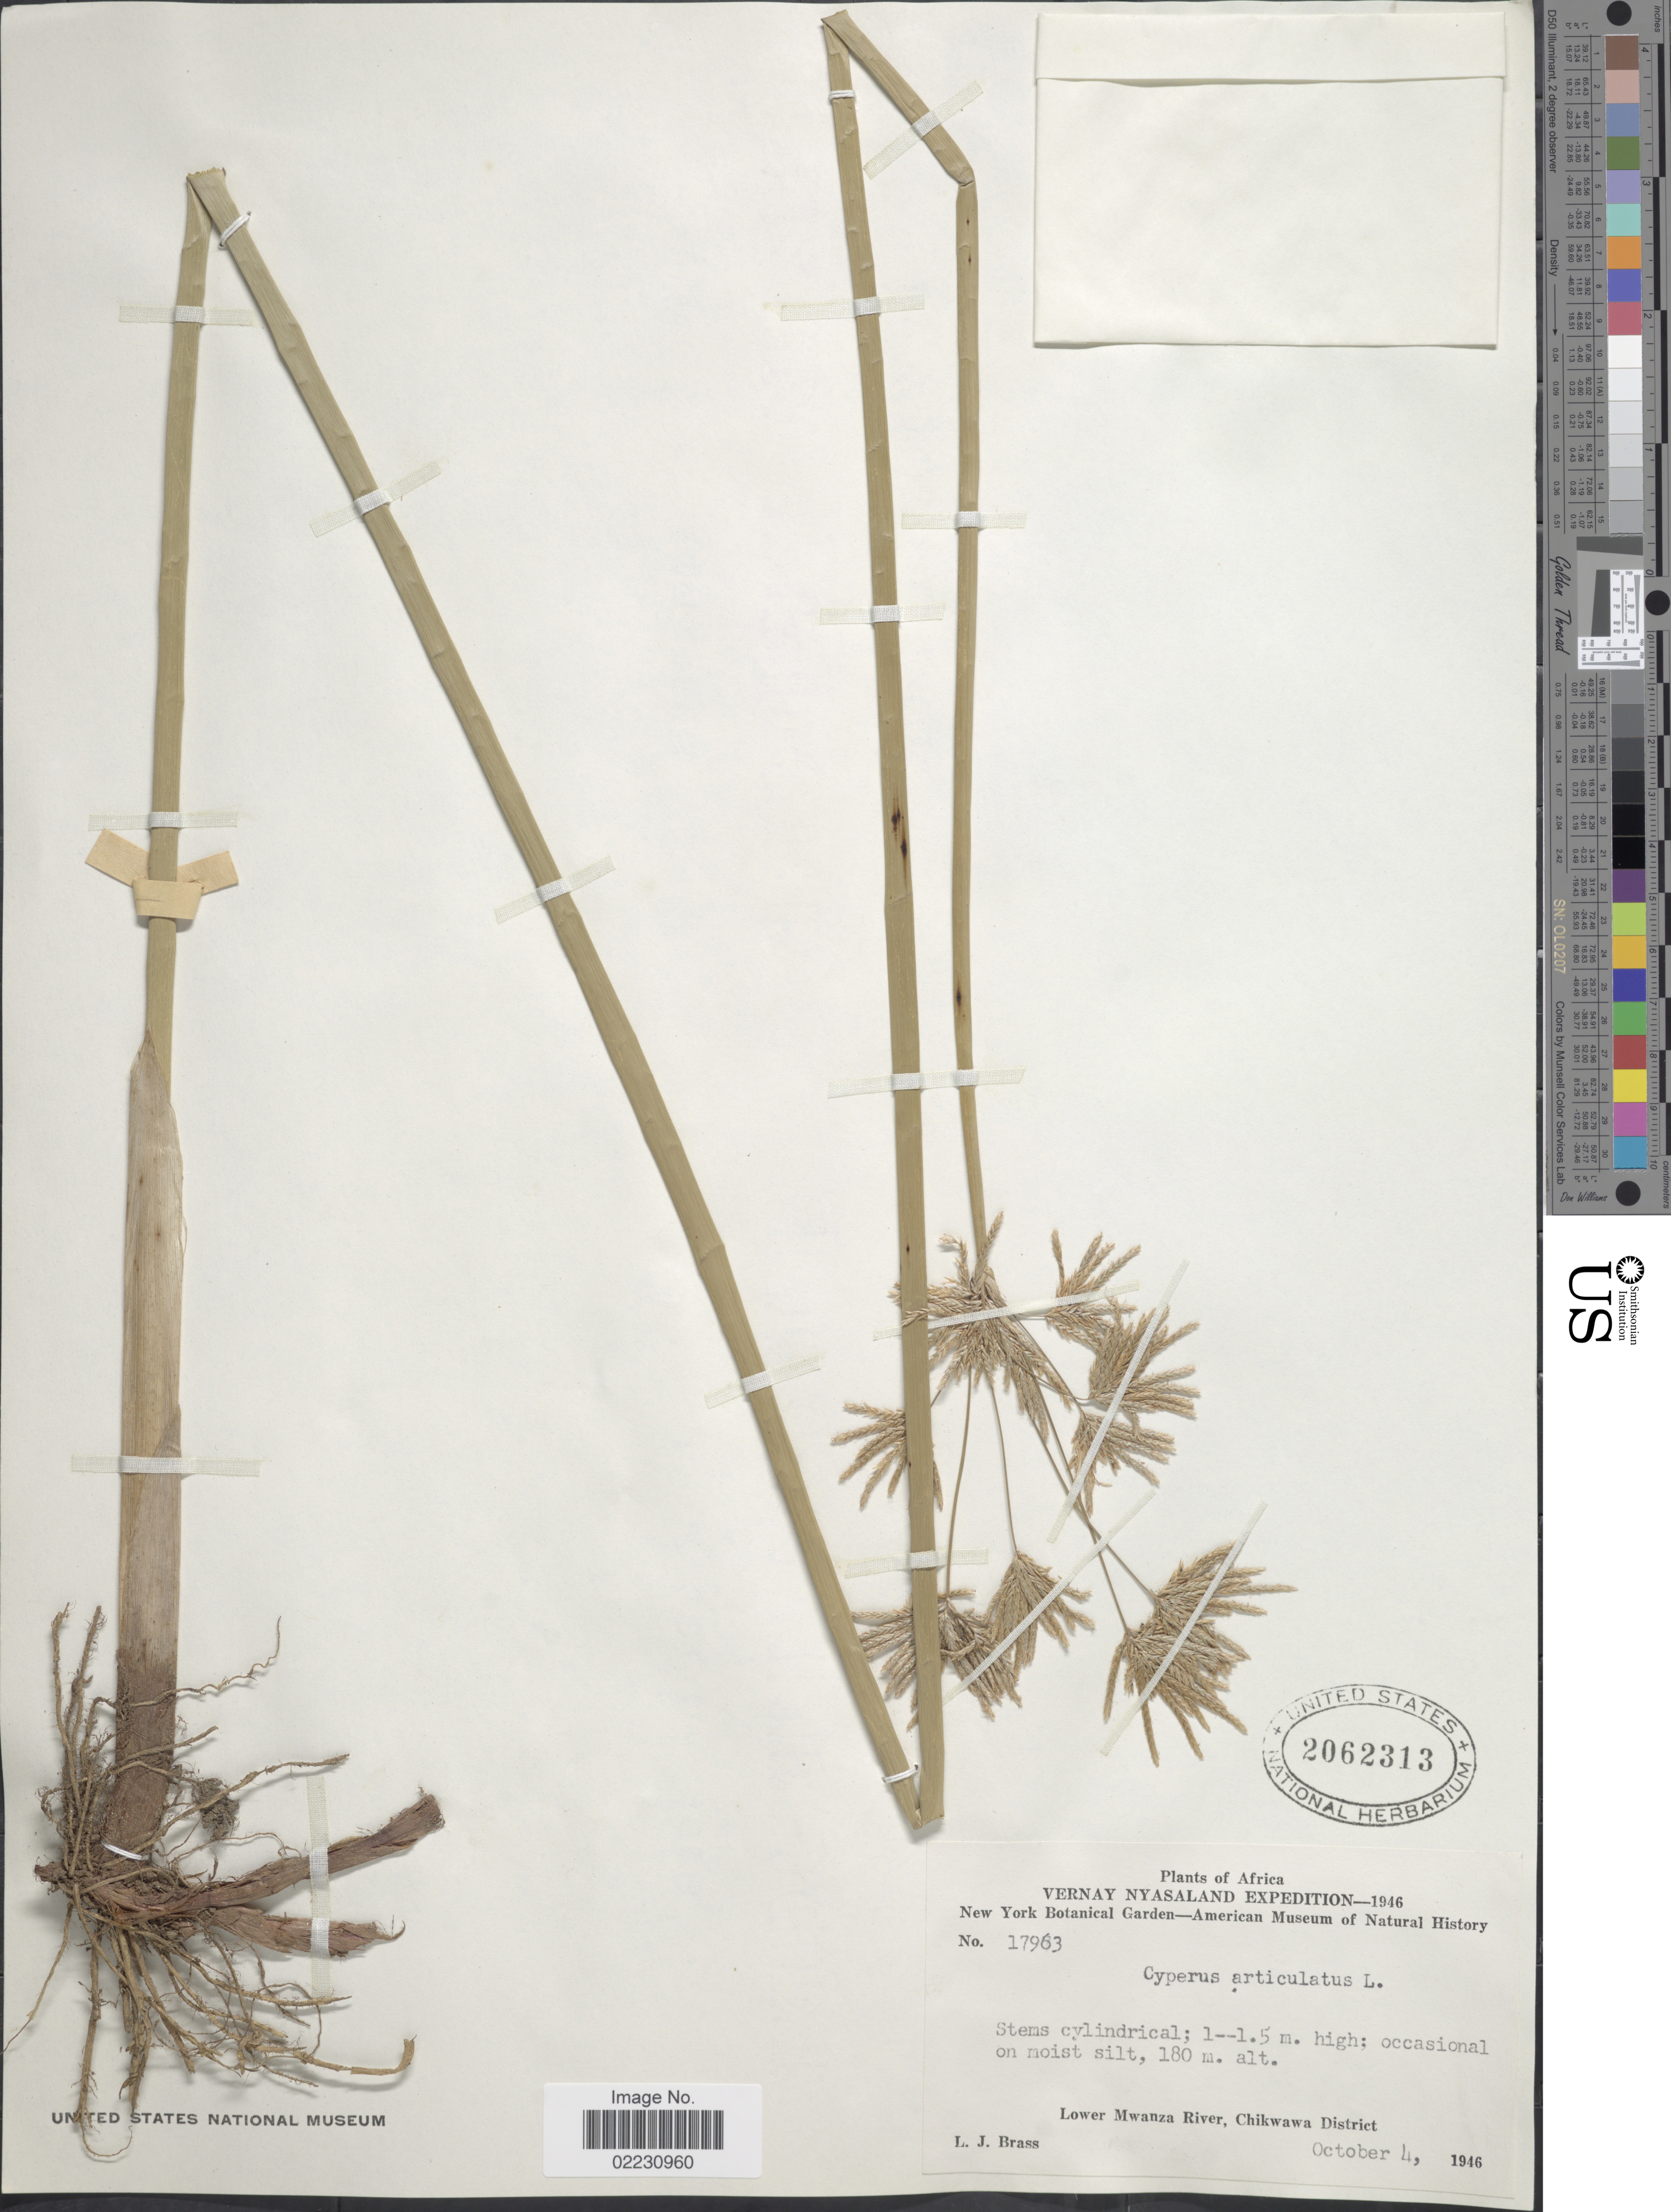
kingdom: Plantae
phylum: Tracheophyta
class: Liliopsida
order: Poales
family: Cyperaceae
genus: Cyperus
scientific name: Cyperus articulatus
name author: L.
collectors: L. J. Brass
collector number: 17963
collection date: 1946-10-04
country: Malawi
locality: Lower Mwanza River, Chikwawa District.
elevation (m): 180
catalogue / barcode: US 2062313